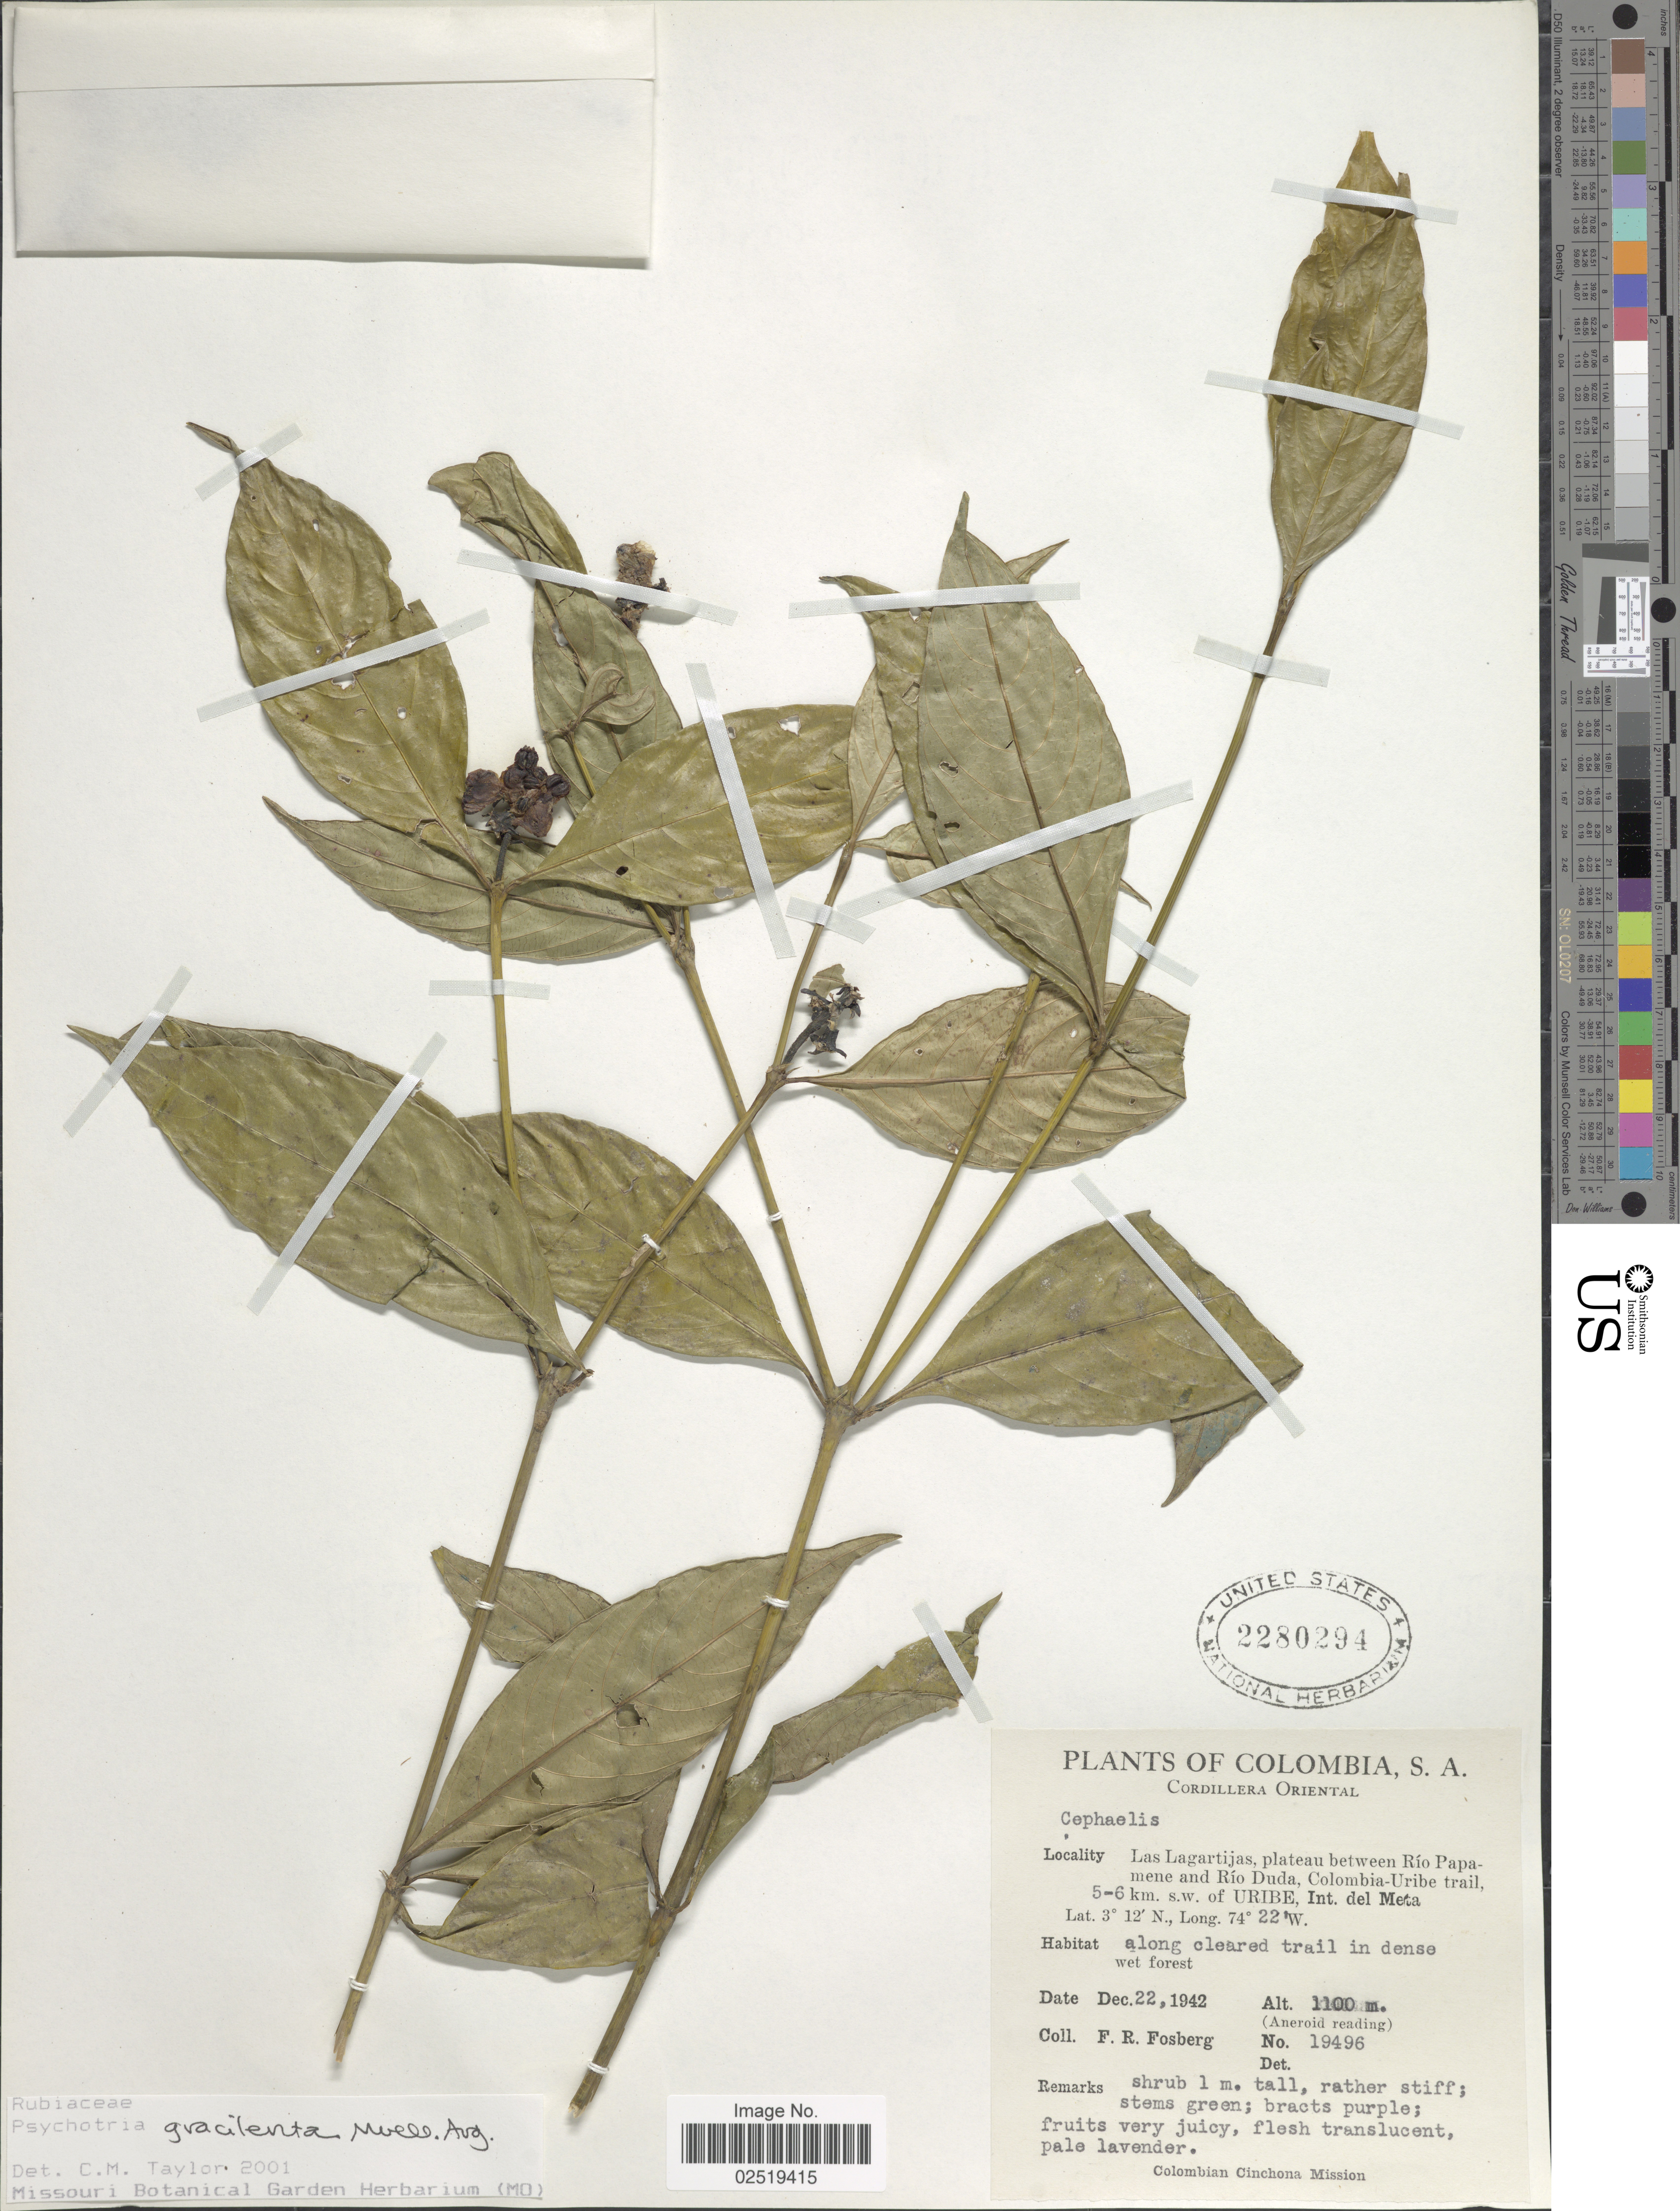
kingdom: Plantae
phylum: Tracheophyta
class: Magnoliopsida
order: Gentianales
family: Rubiaceae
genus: Psychotria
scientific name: Psychotria gracilenta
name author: Müll. Arg.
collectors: F. R. Fosberg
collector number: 19496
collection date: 1942-12-22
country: Colombia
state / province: Meta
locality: S.A., Cordillera Oriental, Las Lagartijas, plateau between Rio Papamene and Rio Duda, Colombia-Uribe trail, 5-6 km. s.w. of Uribe, Int. del Meta, along cleared trail in dense wet forest .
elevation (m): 1100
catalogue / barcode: US 2280294